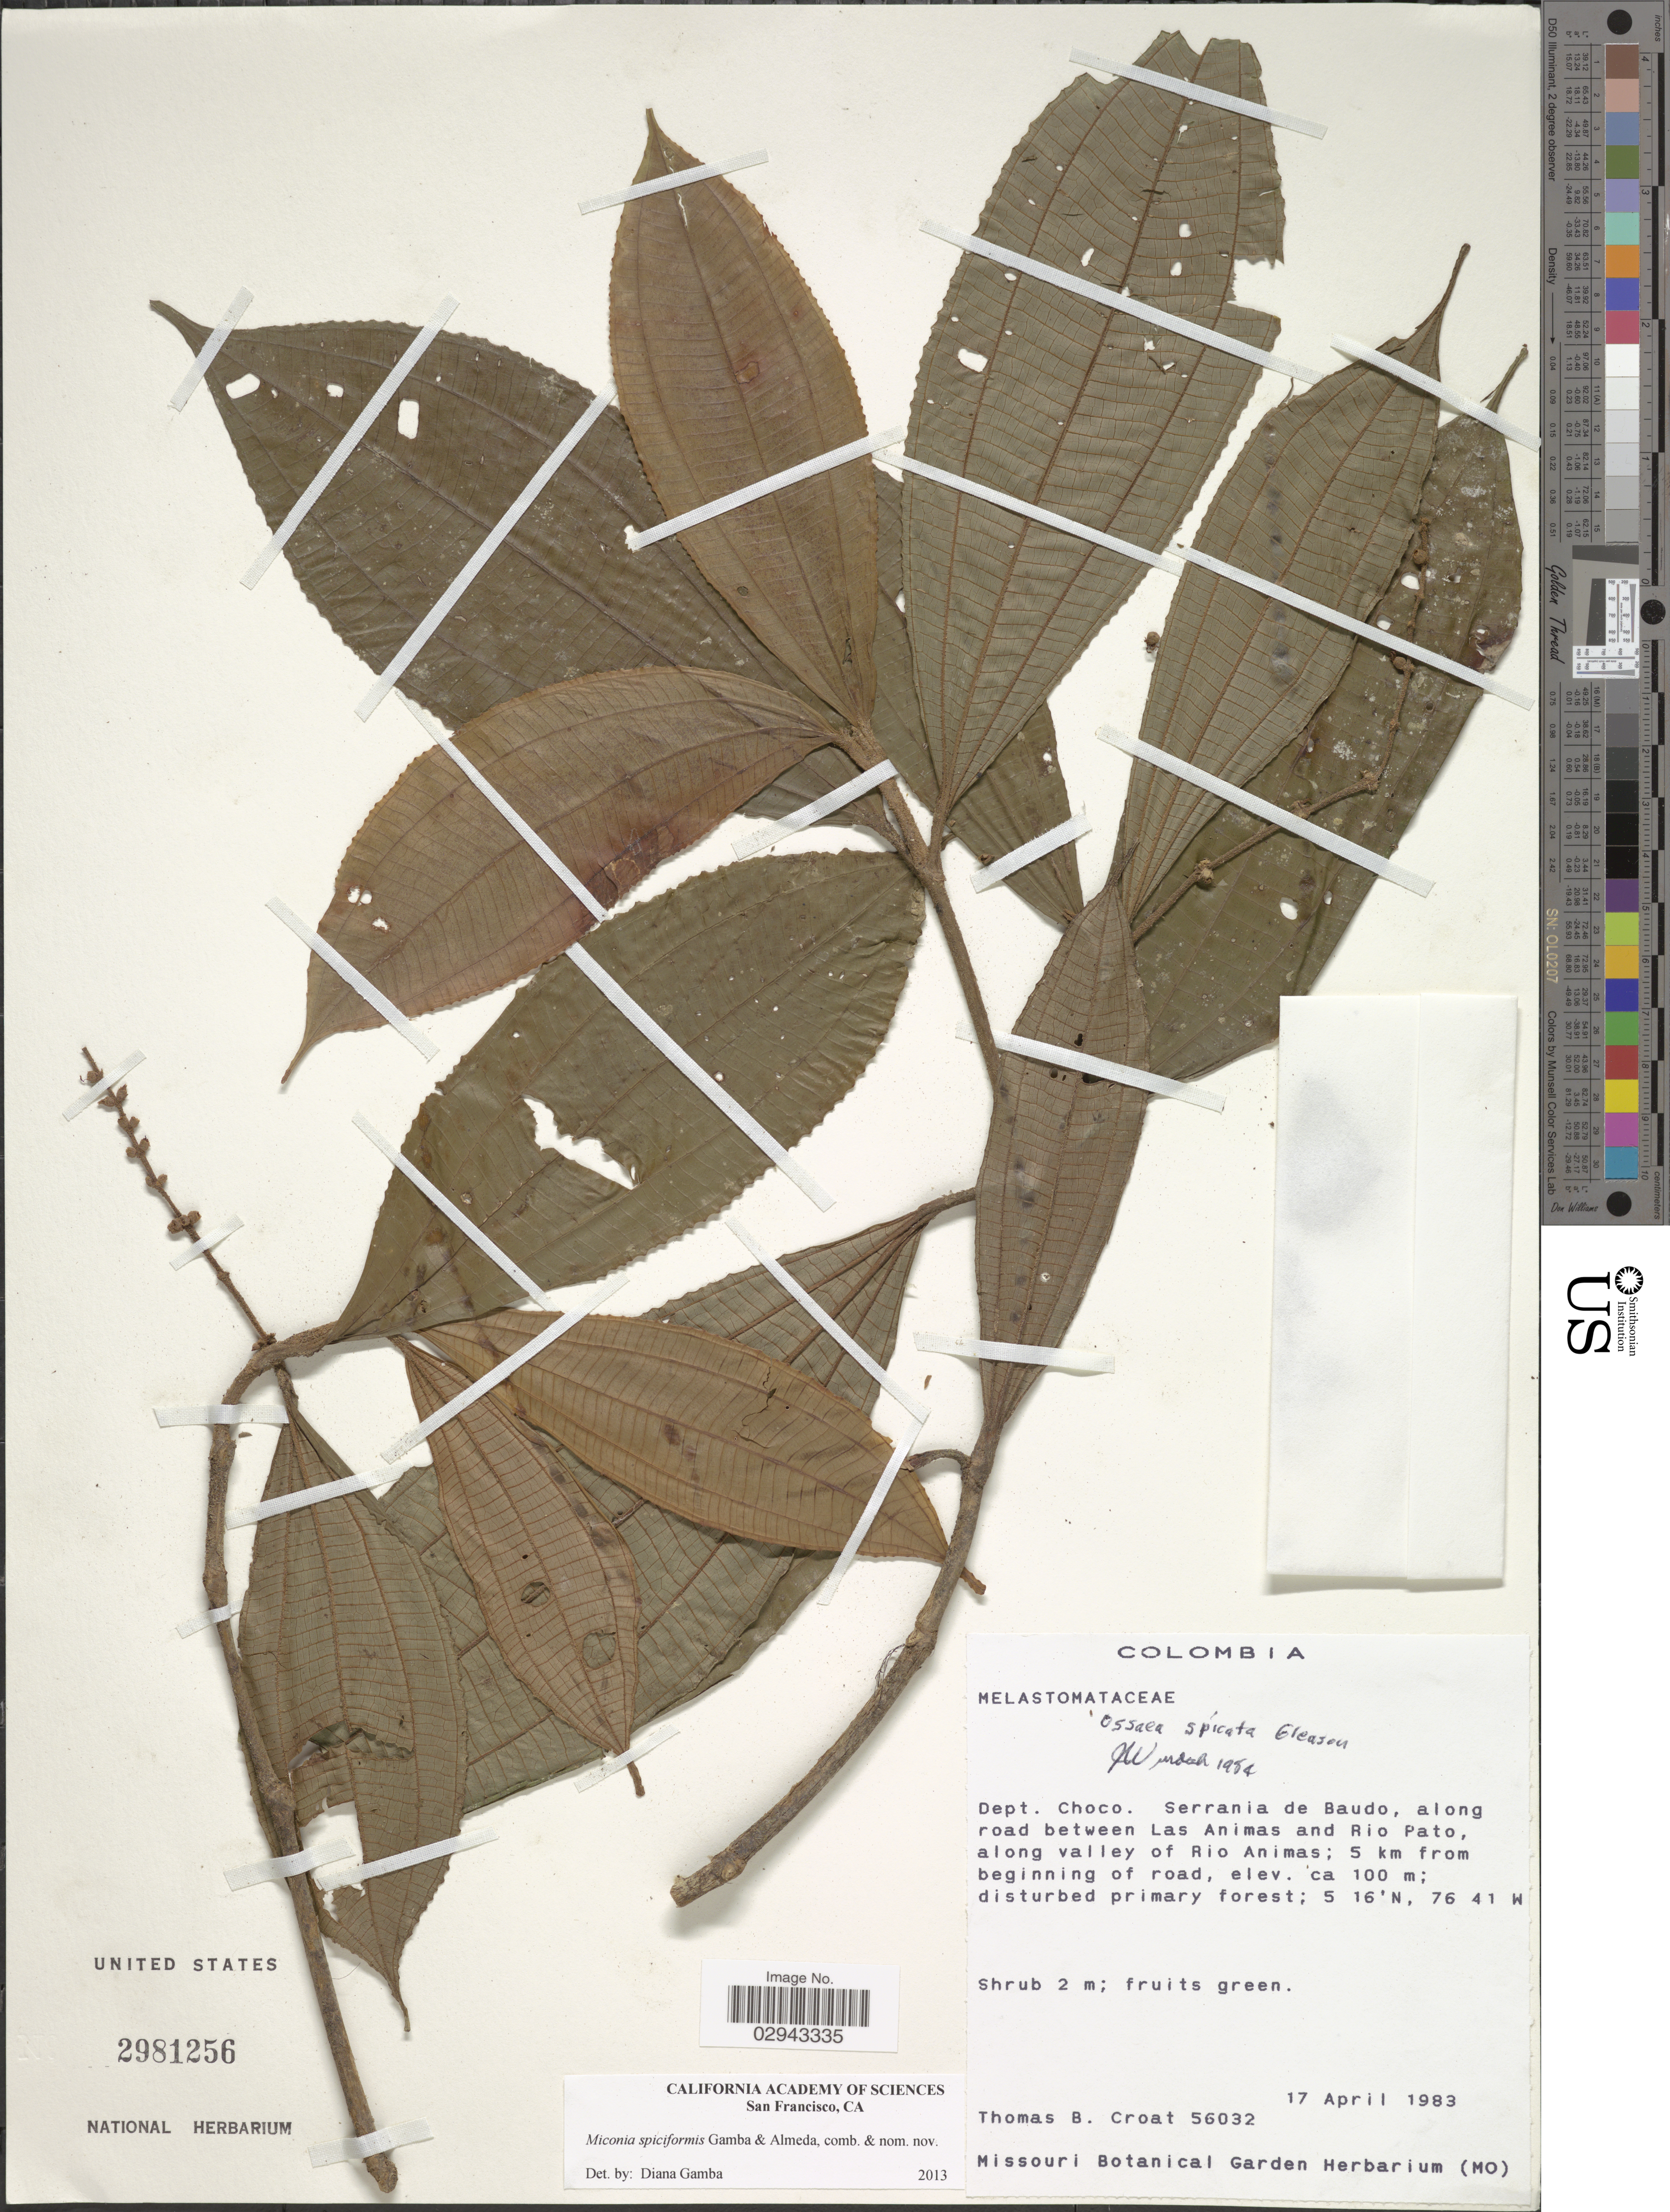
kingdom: Plantae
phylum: Tracheophyta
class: Magnoliopsida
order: Myrtales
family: Melastomataceae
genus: Miconia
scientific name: Miconia spiciformis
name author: Gamba & Almeda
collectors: T. B. Croat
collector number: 56032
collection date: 1983-04-17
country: Colombia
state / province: Chocó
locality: Dept. Choco. Serrania de Baudo, along road between Las Animas and Rio Pato, along valley of Rio Animas; 5 km from beginning of road.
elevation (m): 100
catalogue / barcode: US 2981256